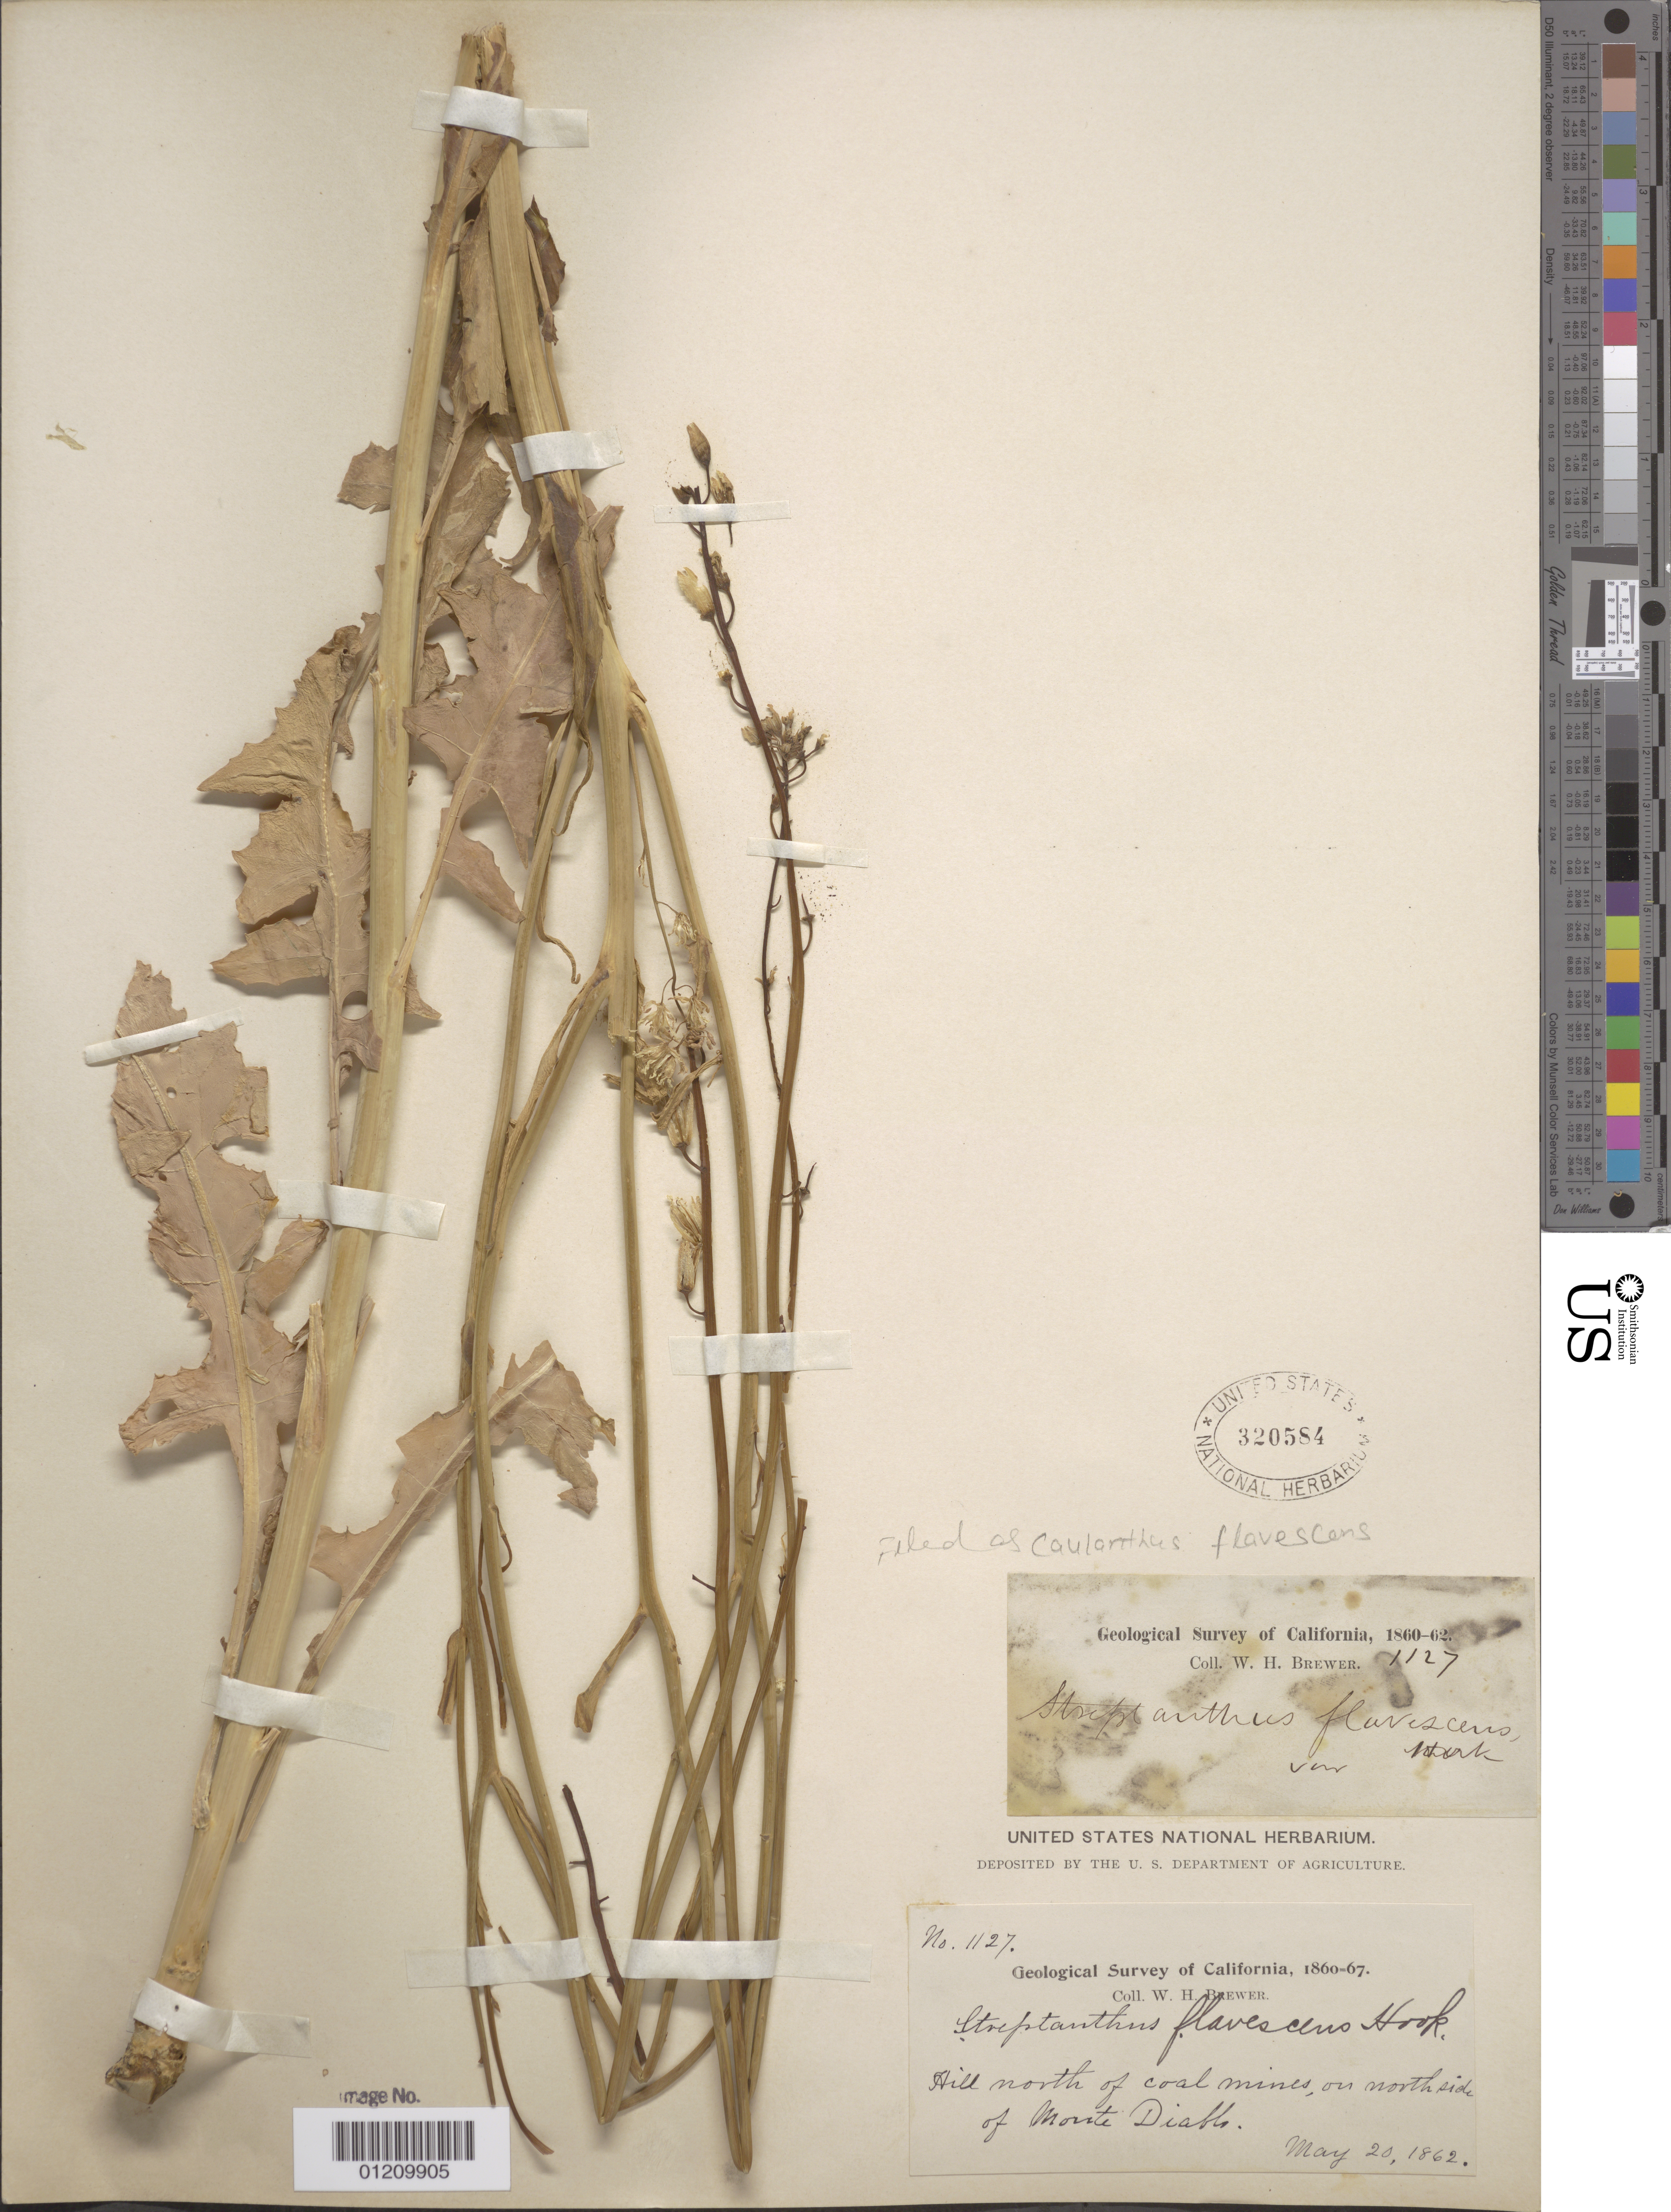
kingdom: Plantae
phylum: Tracheophyta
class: Magnoliopsida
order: Brassicales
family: Brassicaceae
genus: Caulanthus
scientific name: Caulanthus flavescens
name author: (Hook.) Payson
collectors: W. H. Brewer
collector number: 1127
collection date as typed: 20 May 1862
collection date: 1862-05-20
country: United States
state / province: California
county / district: Contra Costa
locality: Hill north of coal mines, on north side of Monte Diablo.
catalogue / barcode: US 320584